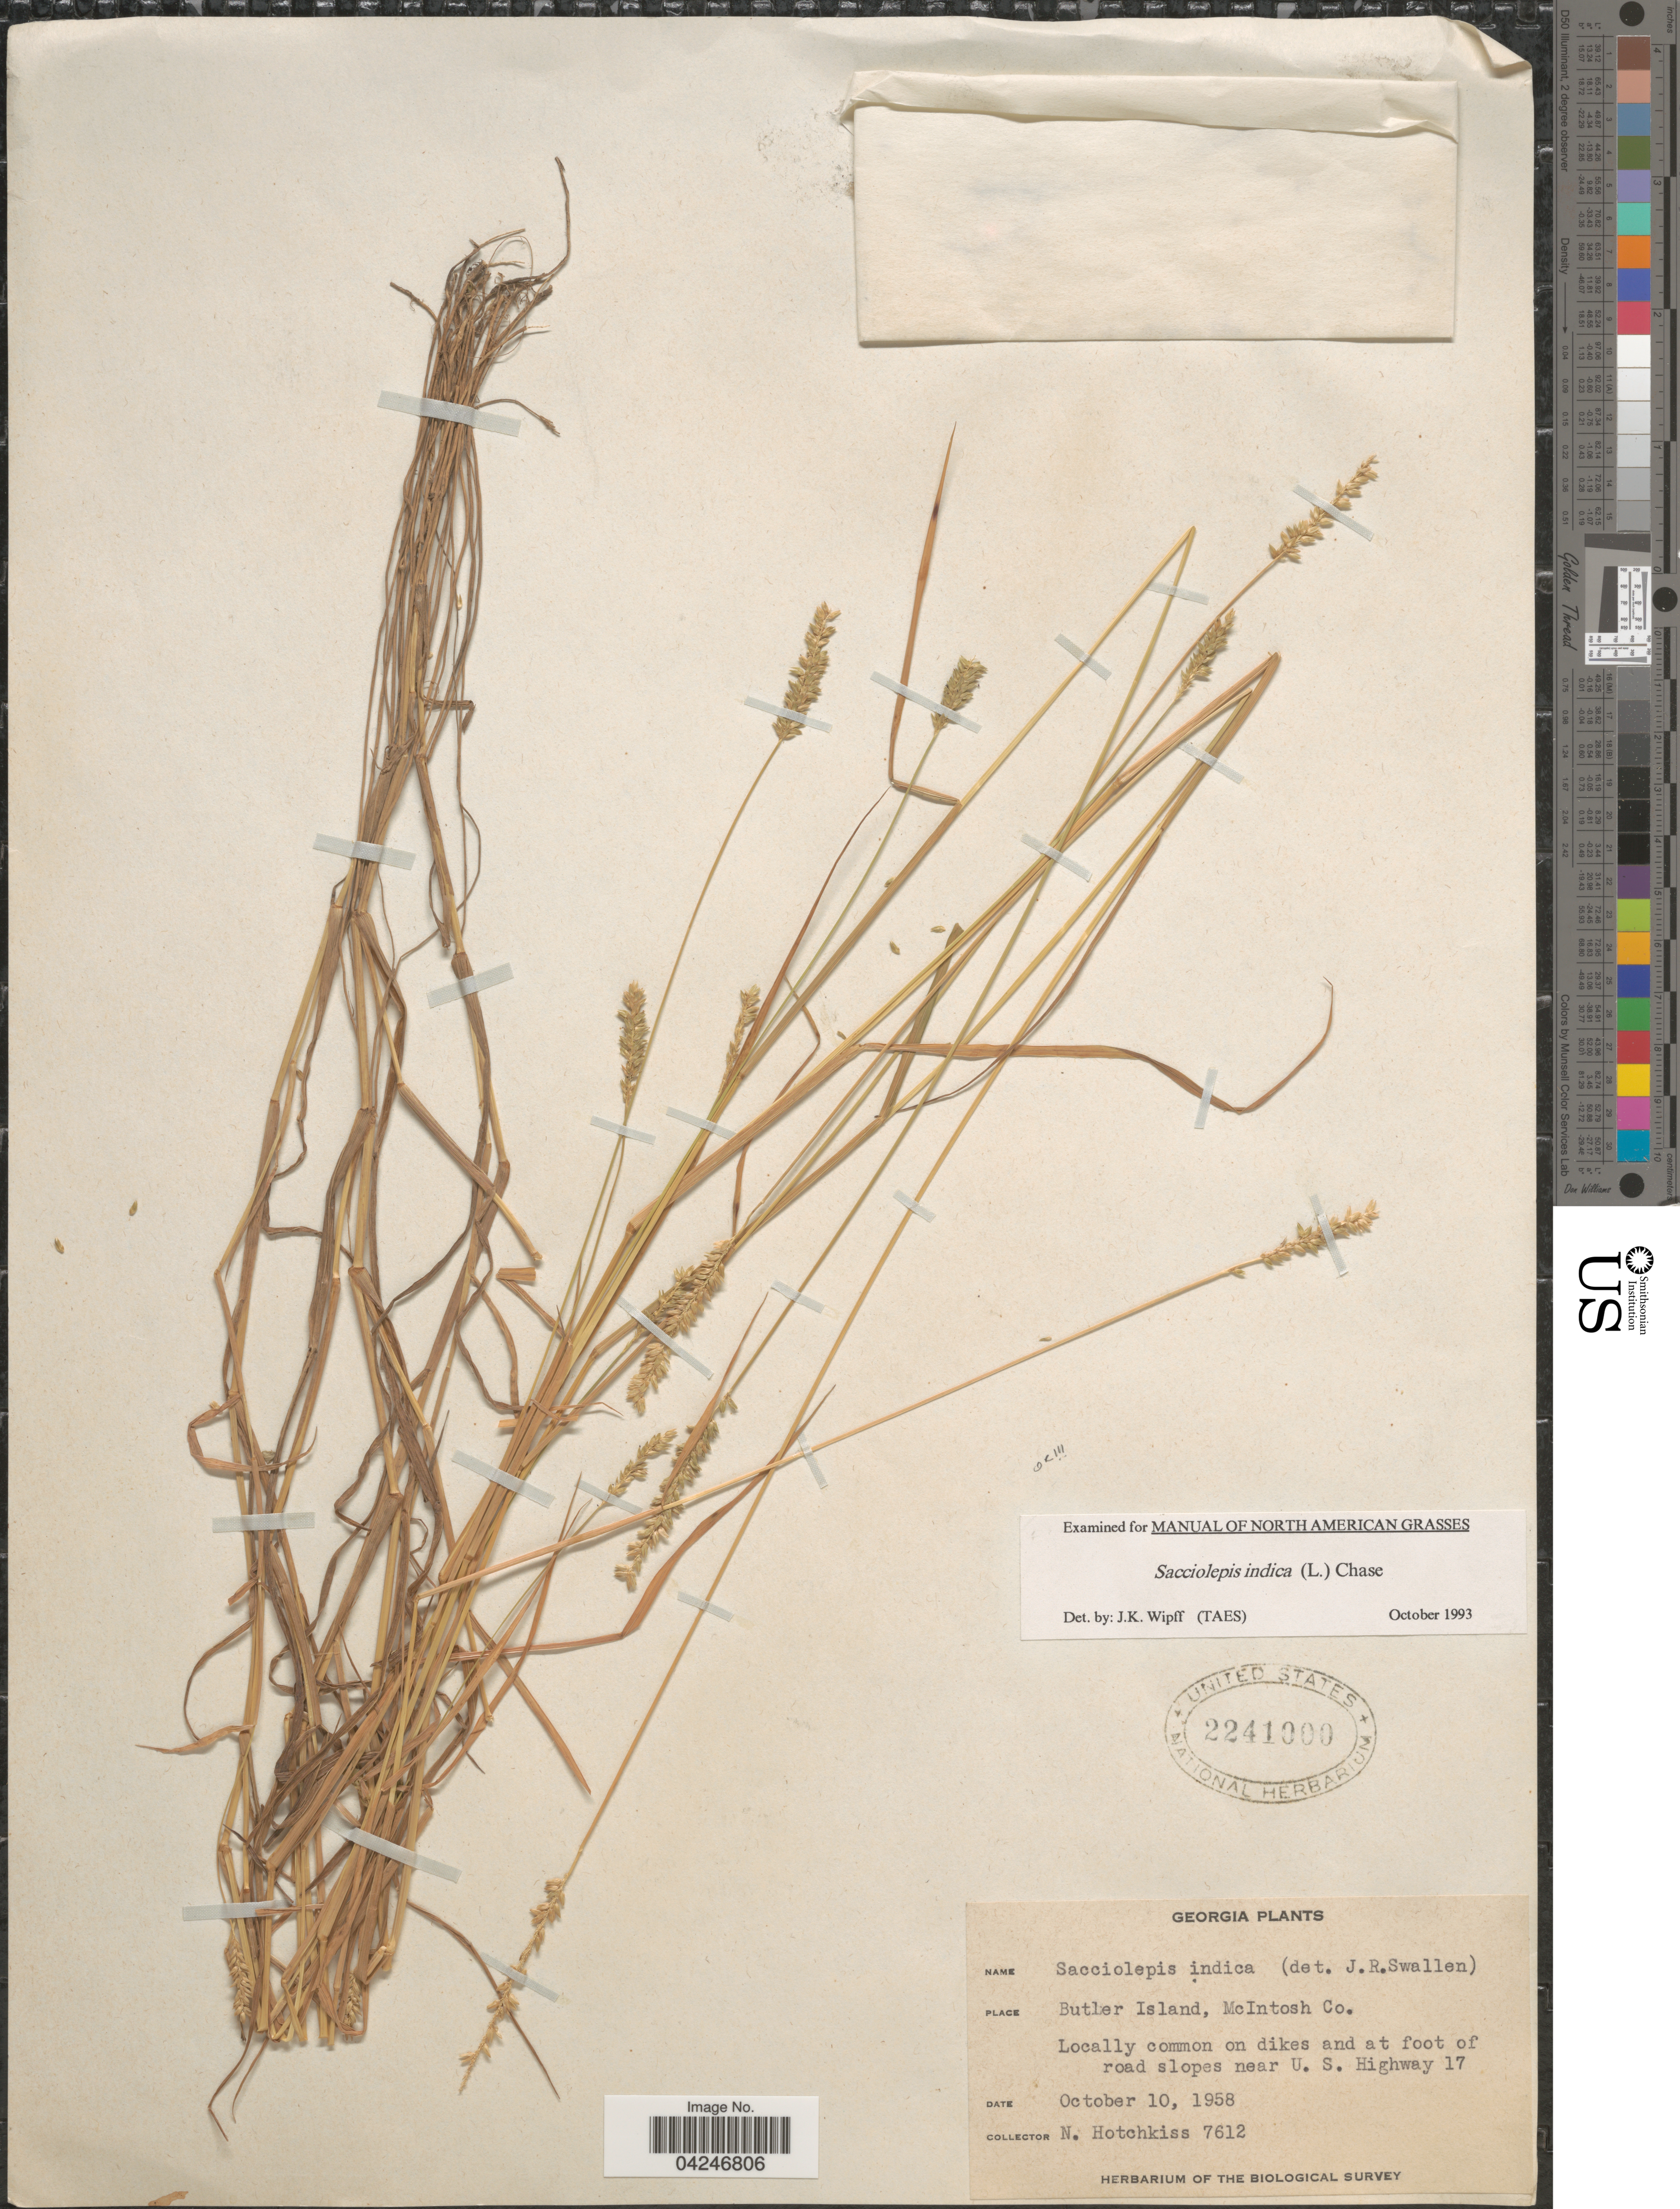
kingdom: Plantae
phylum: Tracheophyta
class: Liliopsida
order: Poales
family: Poaceae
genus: Sacciolepis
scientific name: Sacciolepis indica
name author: (L.) Chase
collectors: N. Hotchkiss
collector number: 7612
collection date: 1958-10-10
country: United States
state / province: Georgia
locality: Butler Island, McIntosh Co. Locally common on dikes and at foot of road slopes near U. S. Highway 17. The Biological Survey.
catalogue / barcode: US 2241000